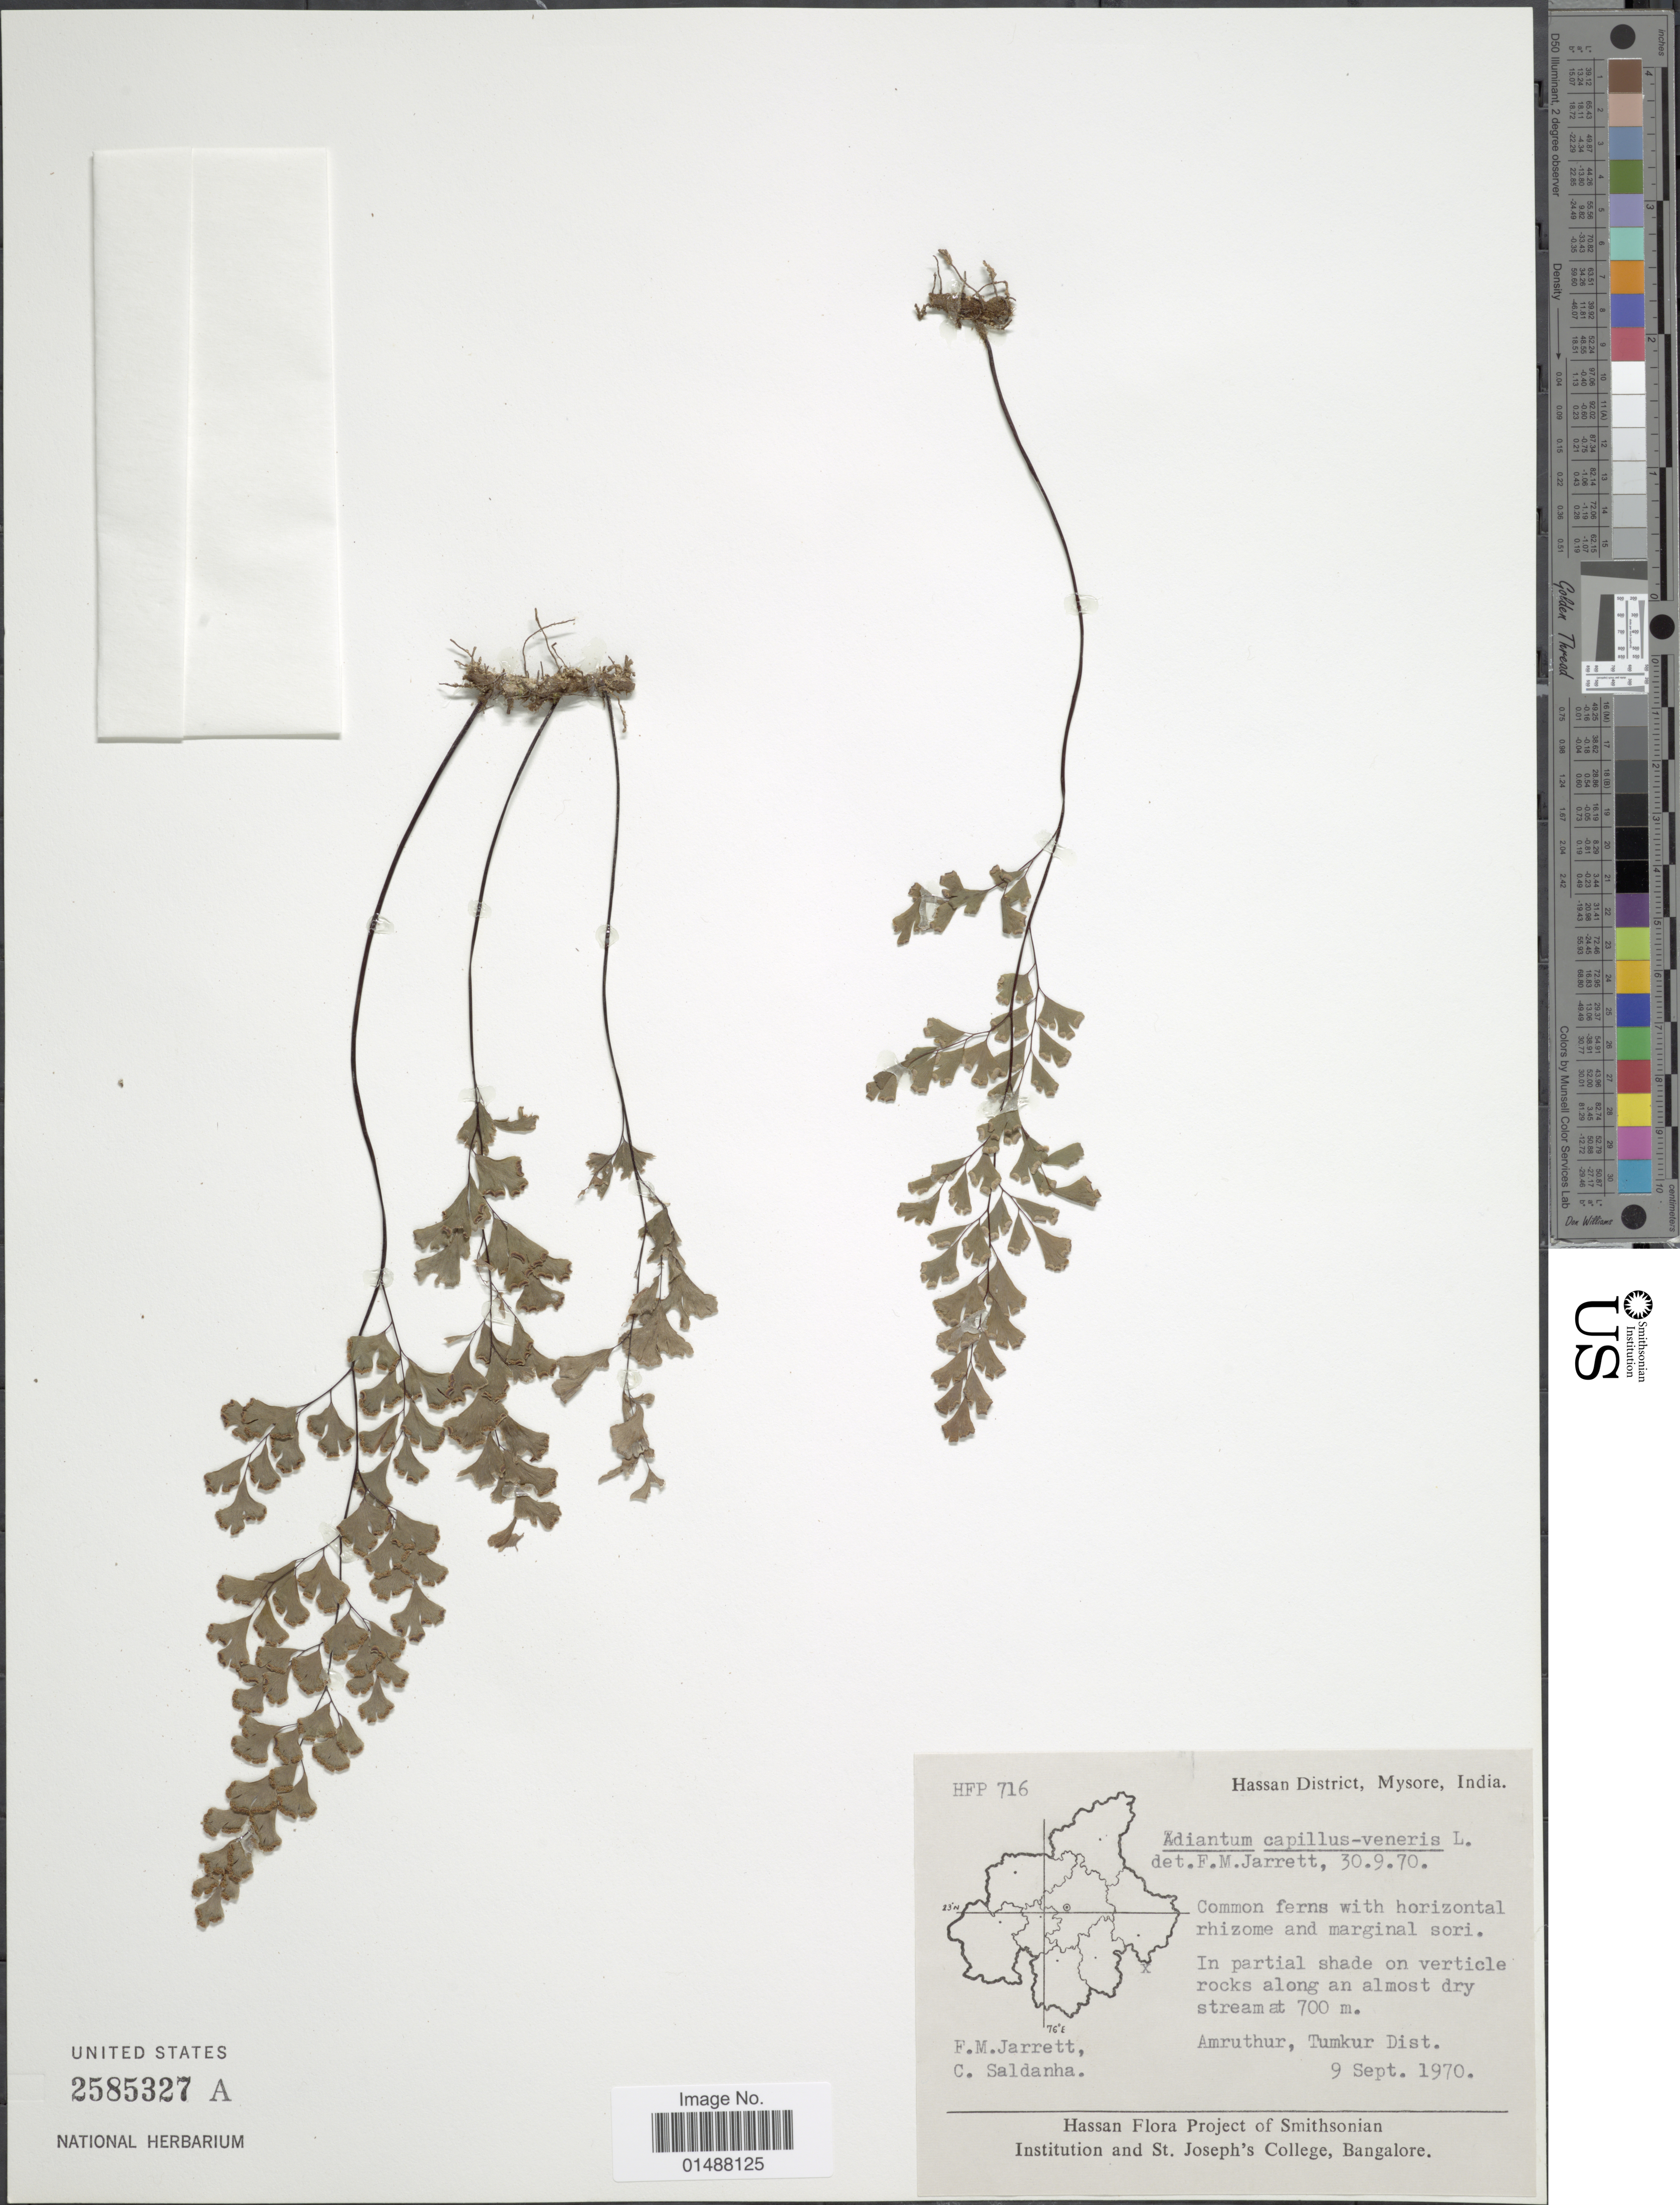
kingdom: Plantae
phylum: Tracheophyta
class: Polypodiopsida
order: Polypodiales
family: Pteridaceae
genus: Adiantum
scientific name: Adiantum capillus-veneris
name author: L.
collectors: F. M. Jarrett & C. Saldanha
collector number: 716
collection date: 1970-09-09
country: India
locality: Hassan District, Mysore, India, Amruthur, Tumkur Dist.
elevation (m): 700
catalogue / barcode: US 2585327A